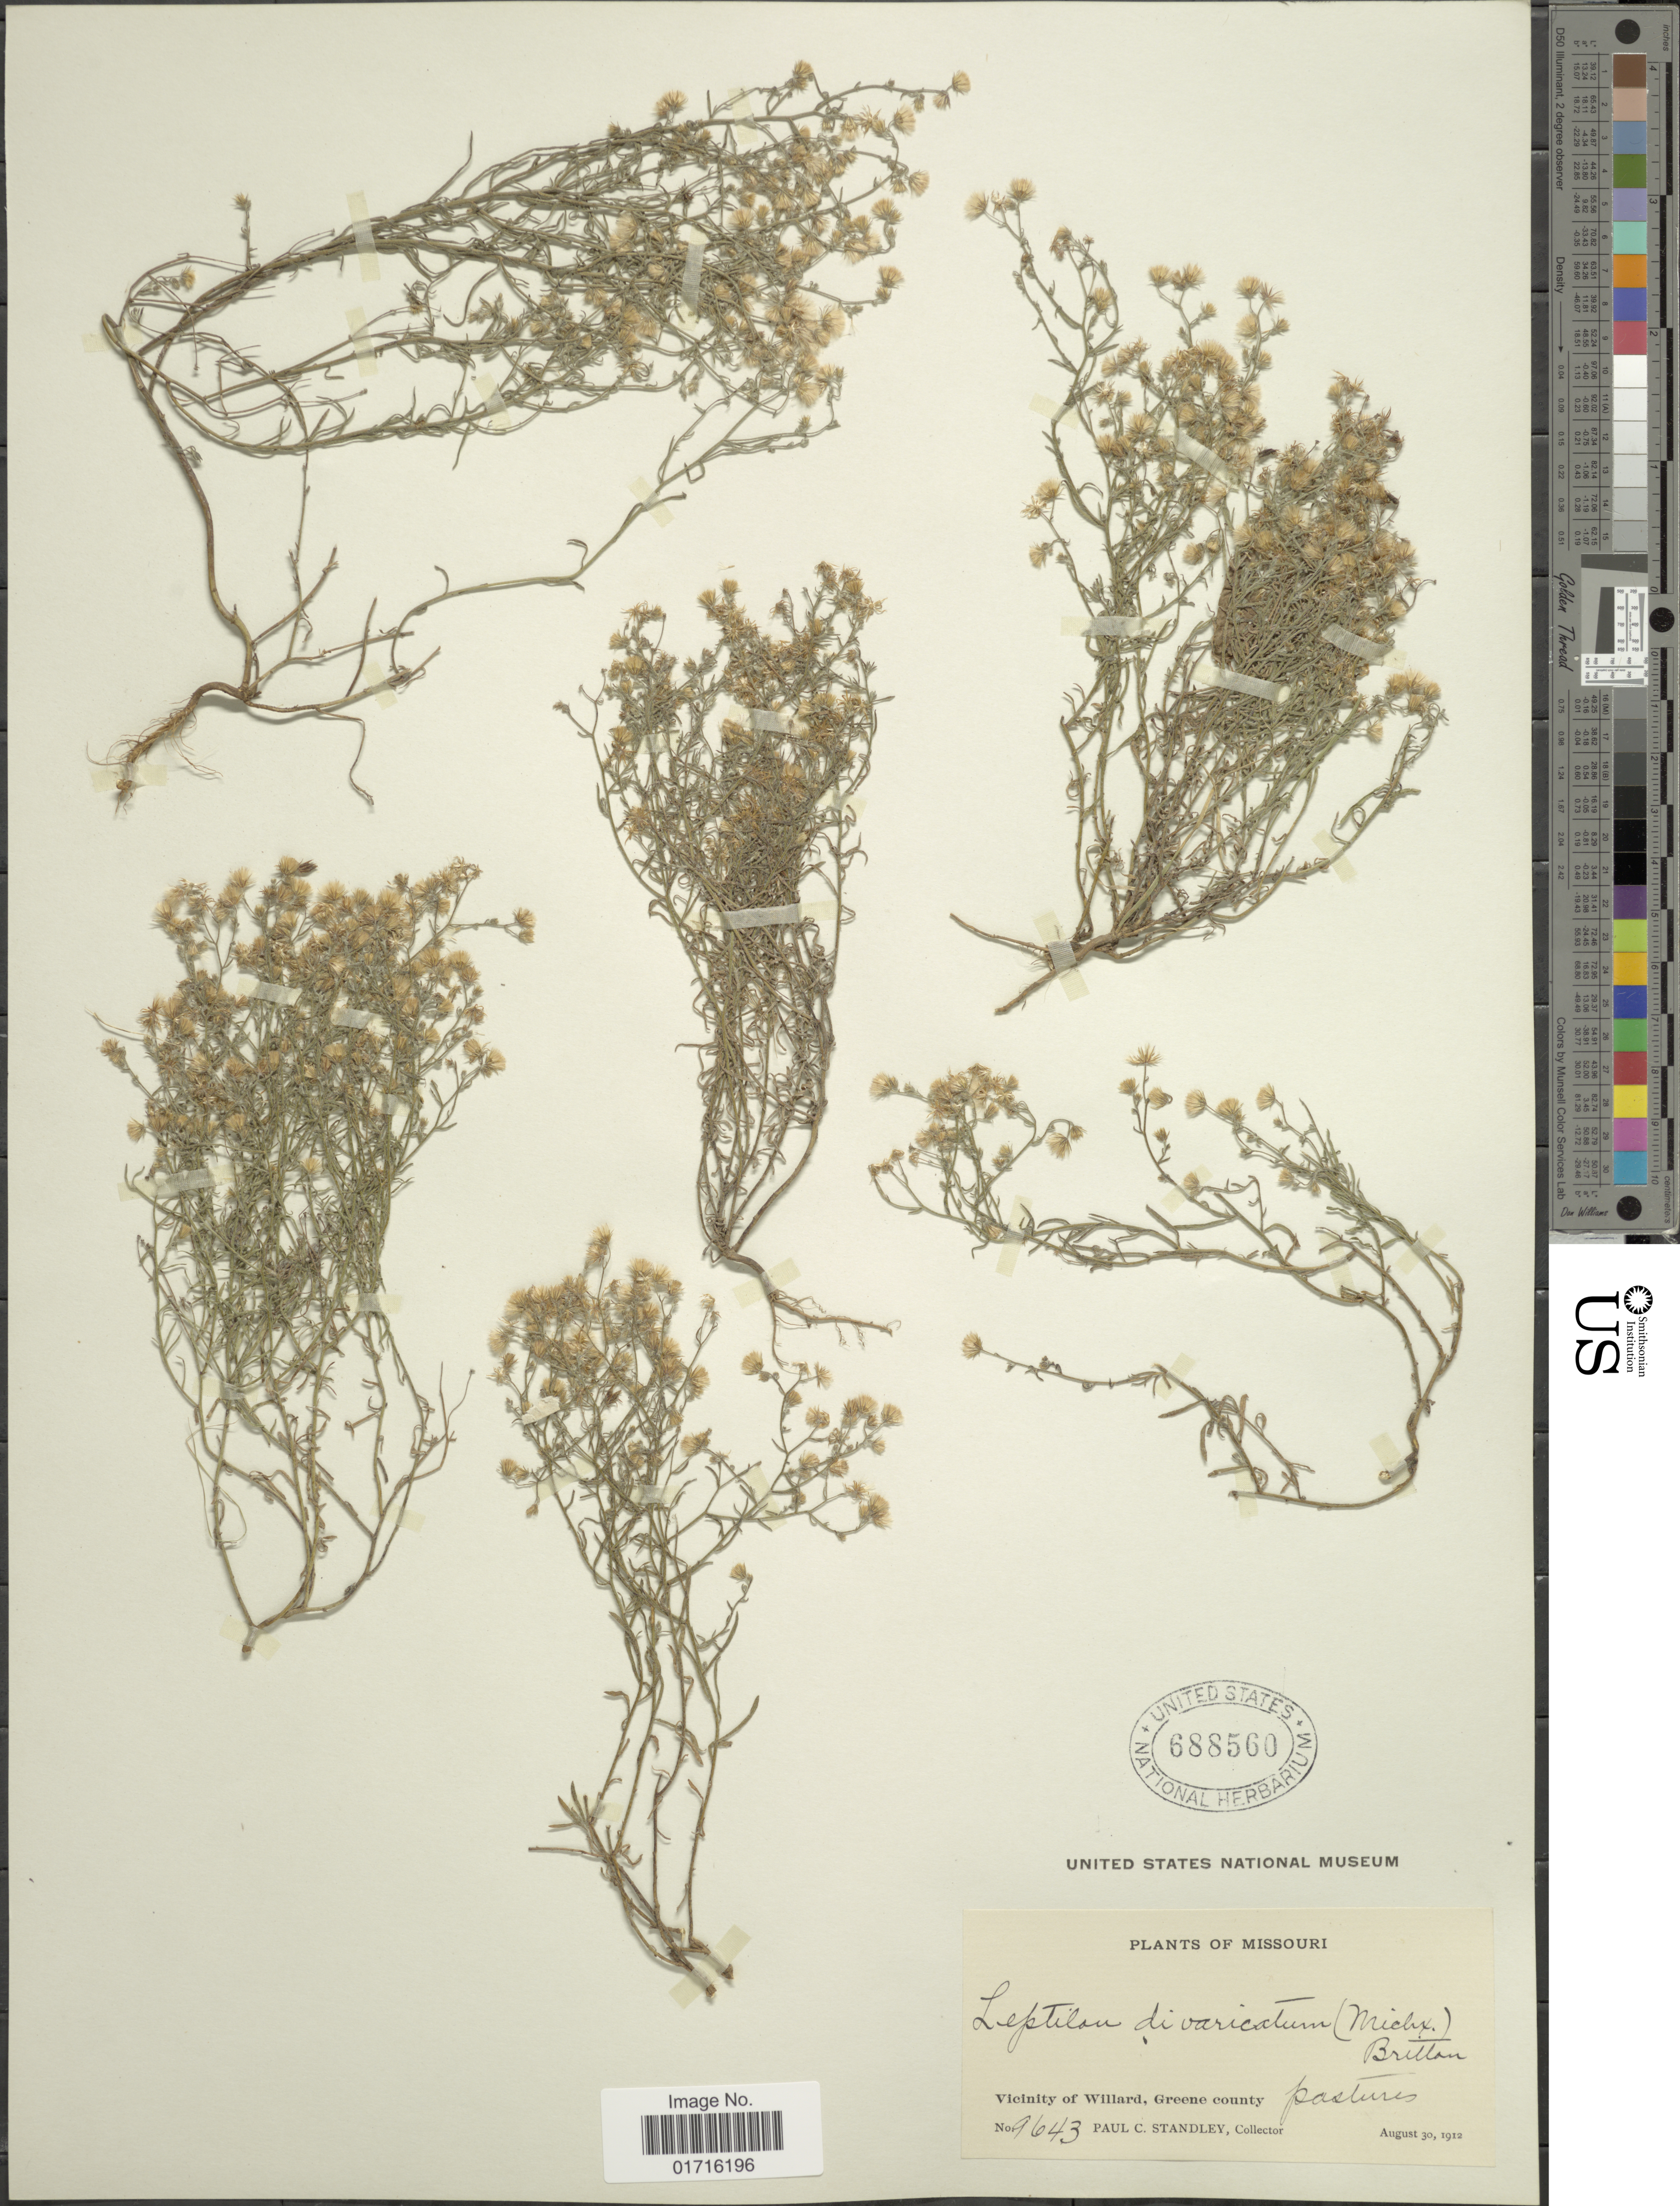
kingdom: Plantae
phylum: Tracheophyta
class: Magnoliopsida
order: Asterales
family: Asteraceae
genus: Conyza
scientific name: Conyza divaricata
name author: Spreng.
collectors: P. C. Standley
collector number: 9643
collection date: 1912-08-30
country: United States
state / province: Missouri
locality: Vicinity of Willard, Greene County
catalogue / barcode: US 688560